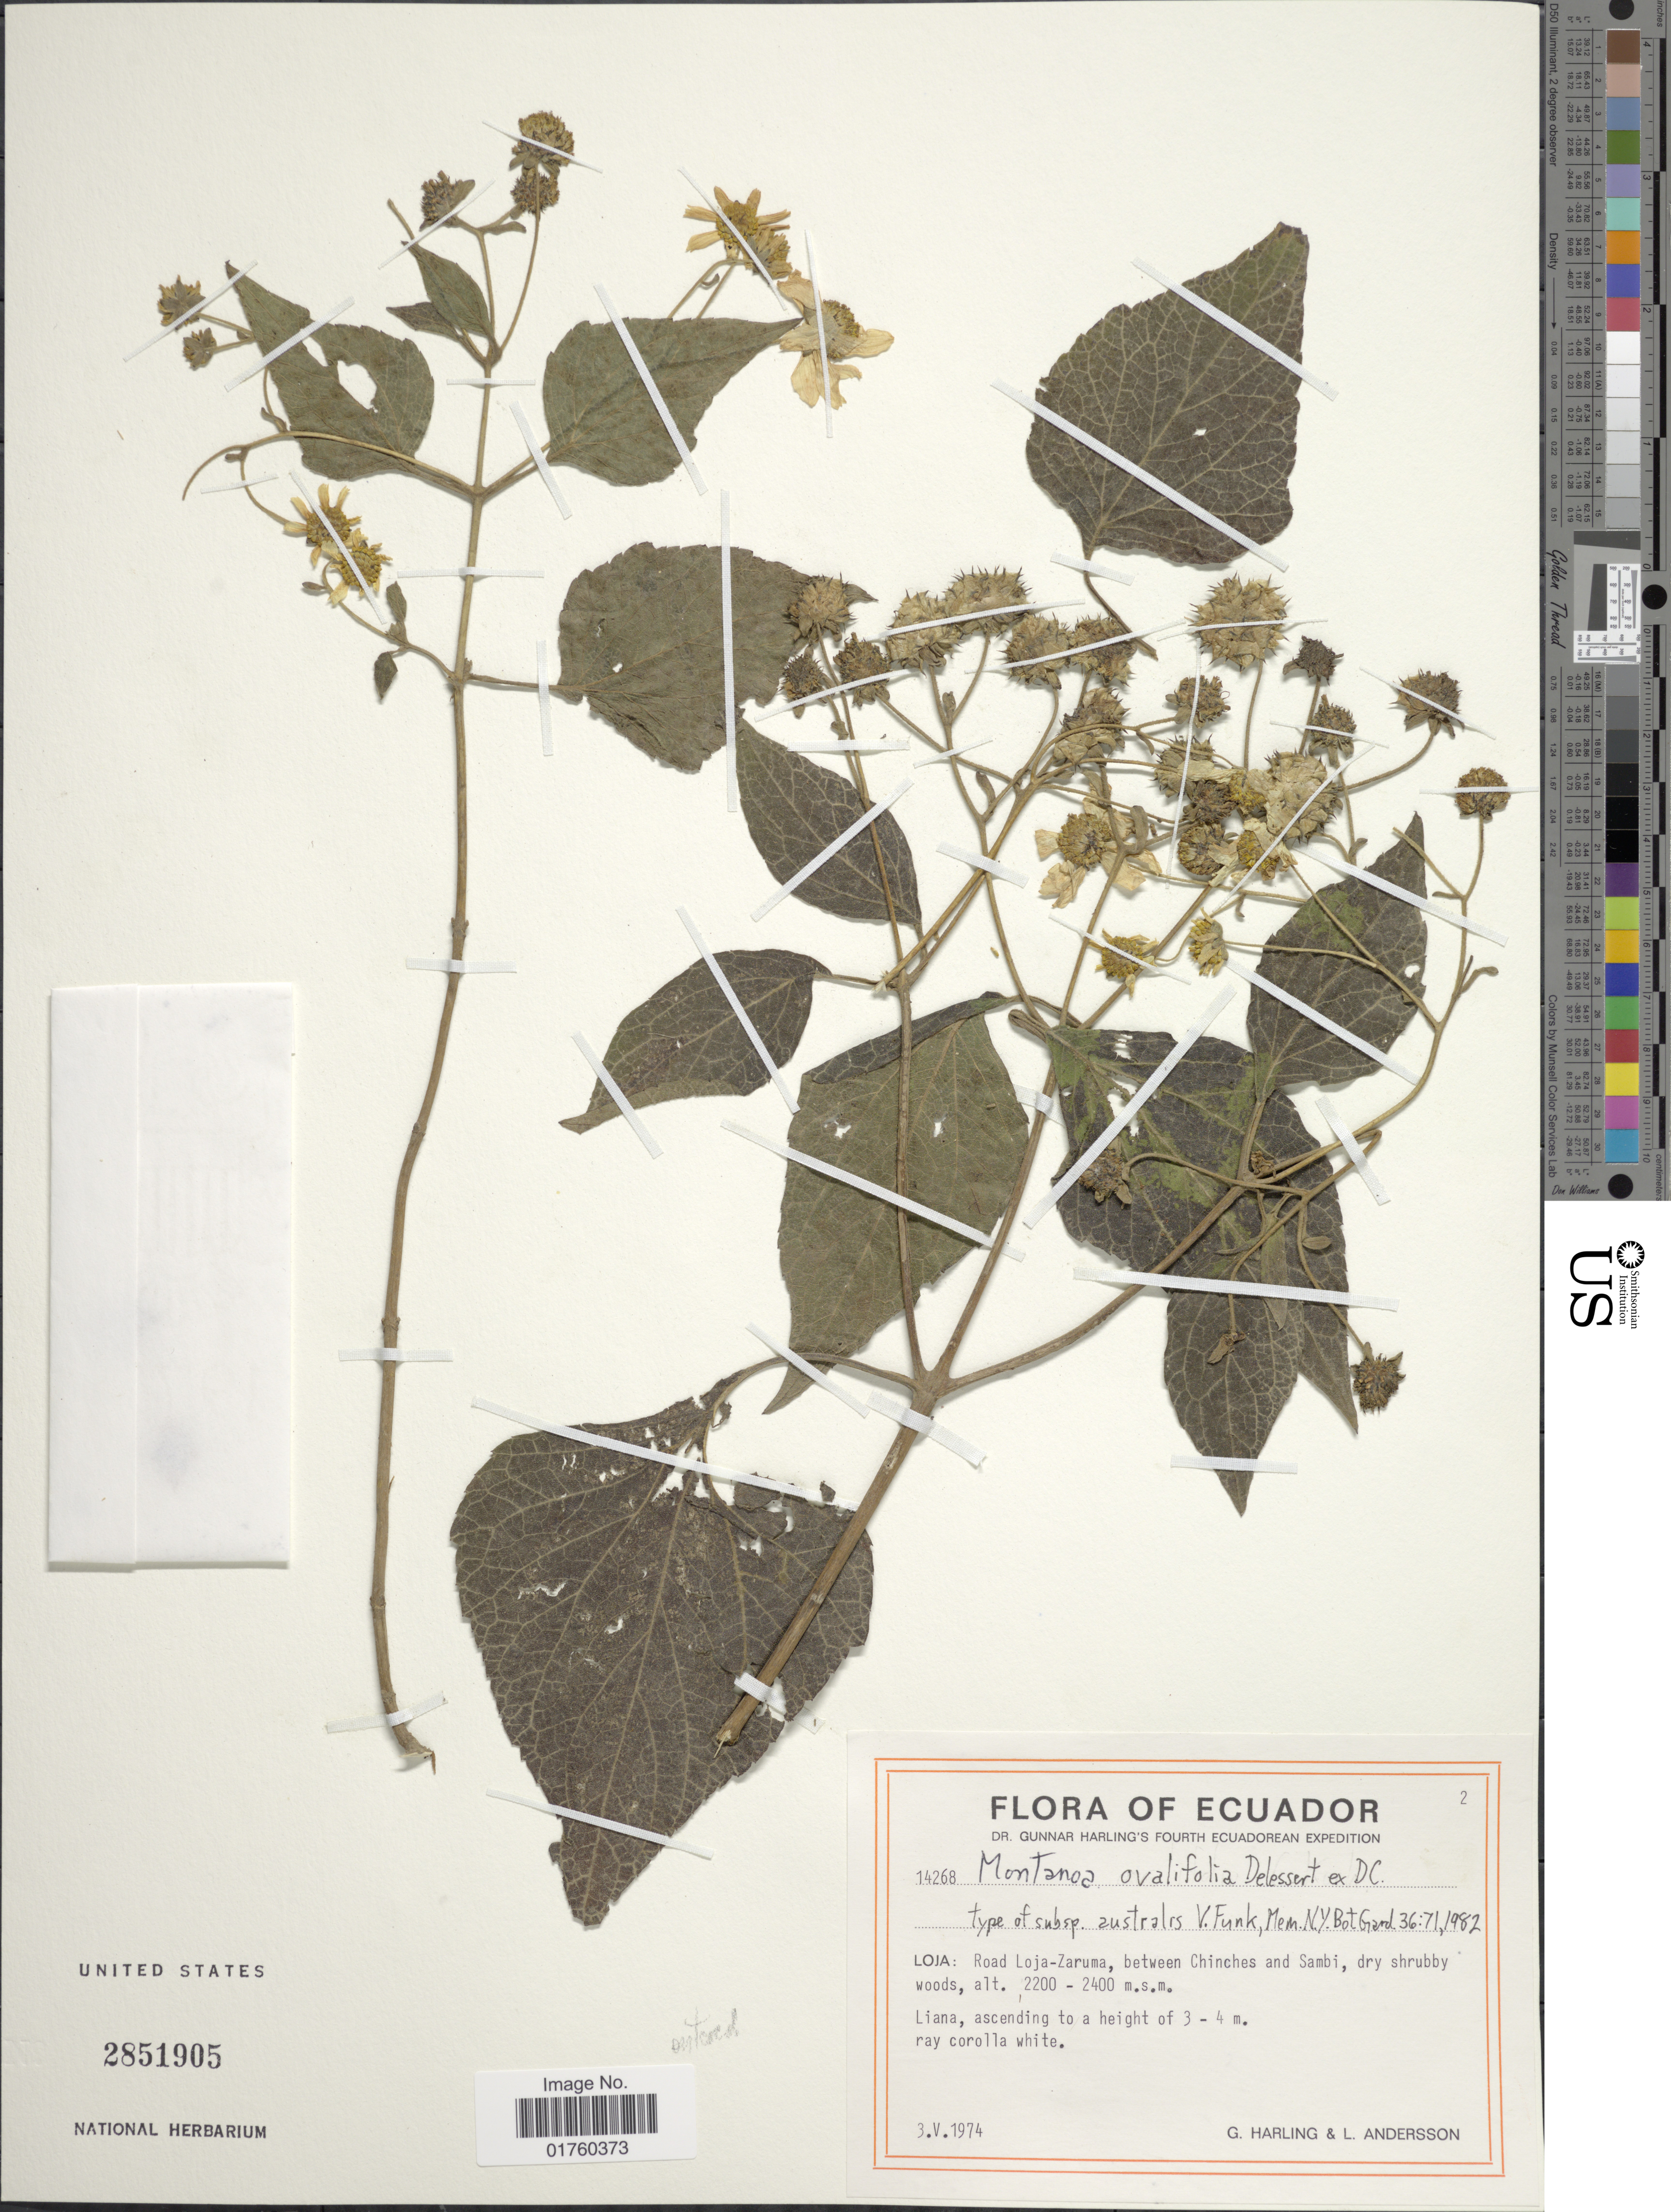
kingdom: Plantae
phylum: Tracheophyta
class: Magnoliopsida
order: Asterales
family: Asteraceae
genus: Montanoa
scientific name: Montanoa ovalifolia subsp. ovalifolia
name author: DC.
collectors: G. Harling & L. Andersson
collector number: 14268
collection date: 1974-05-03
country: Ecuador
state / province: Loja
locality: Road Loja-Zaruma, betweeen Chinches and Sambi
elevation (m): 671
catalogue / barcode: US 2851905